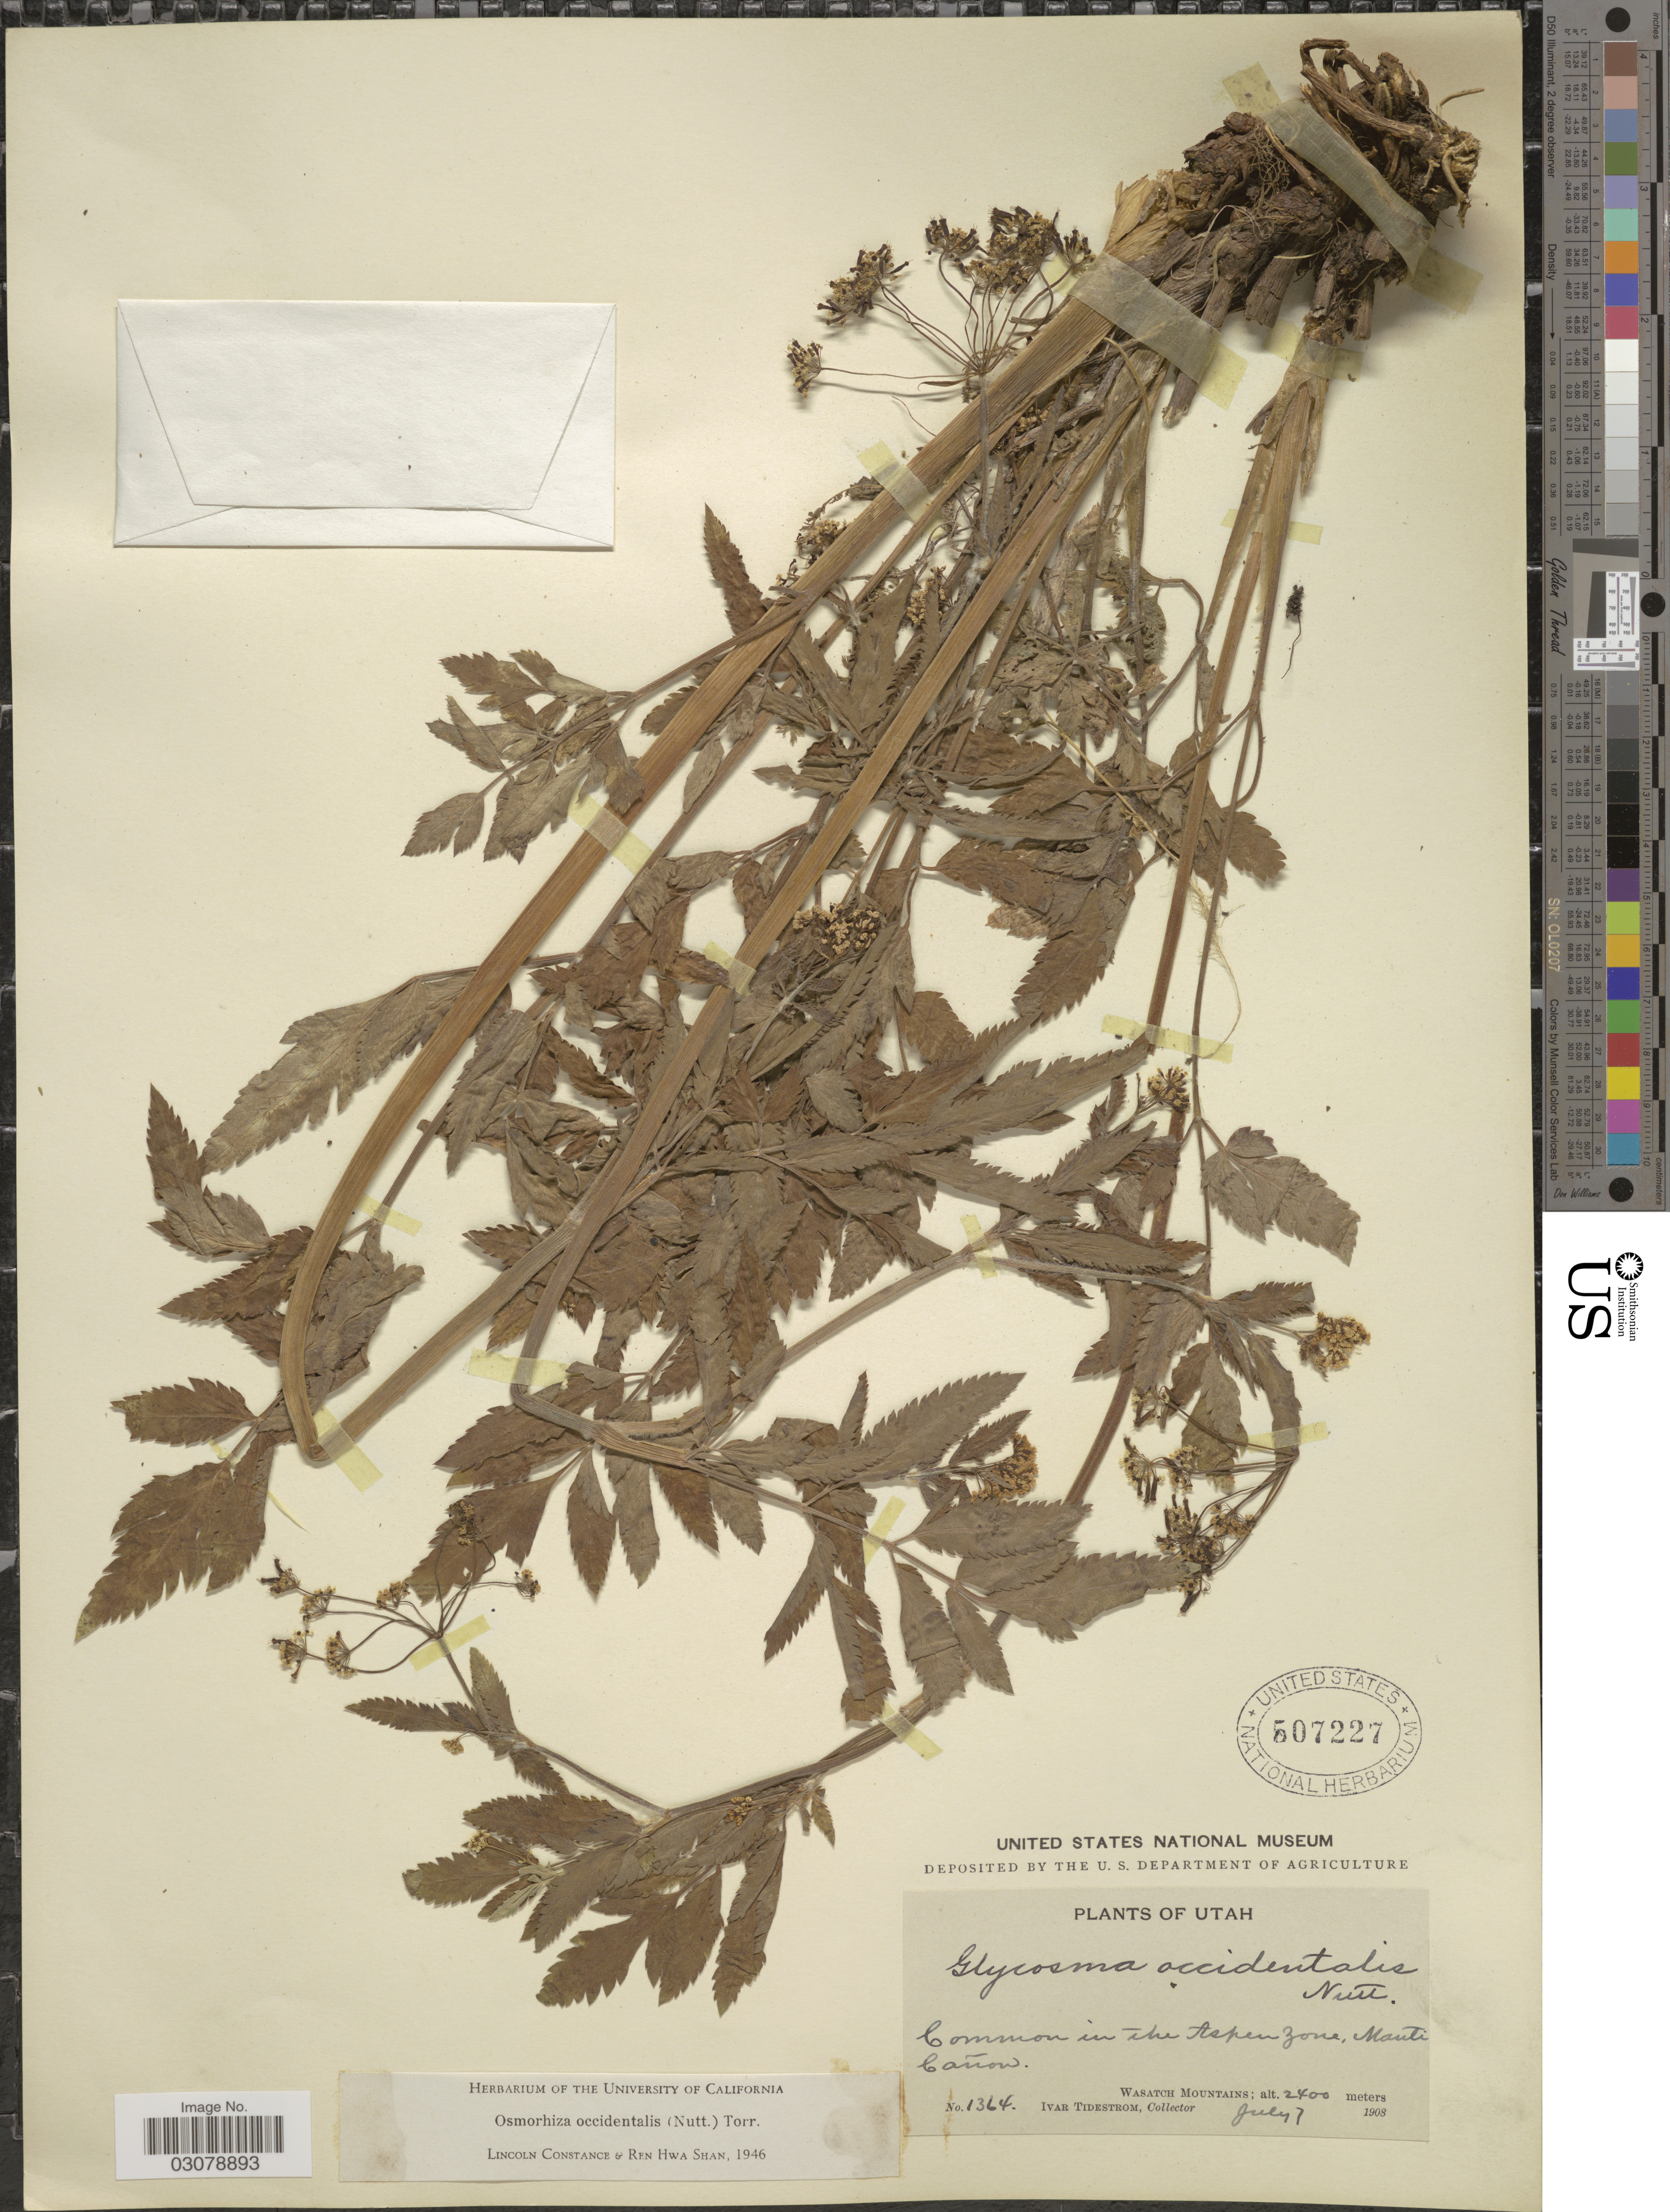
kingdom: Plantae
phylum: Tracheophyta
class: Magnoliopsida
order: Apiales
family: Apiaceae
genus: Osmorhiza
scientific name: Osmorhiza occidentalis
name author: (Nutt.) Torr.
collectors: I. F. Tidestrom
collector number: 1364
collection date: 1908-07-07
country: United States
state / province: Utah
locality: Common in the Aspen Zone, Manti Cañon, Wasatch Mountains.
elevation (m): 2400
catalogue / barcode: US 507227